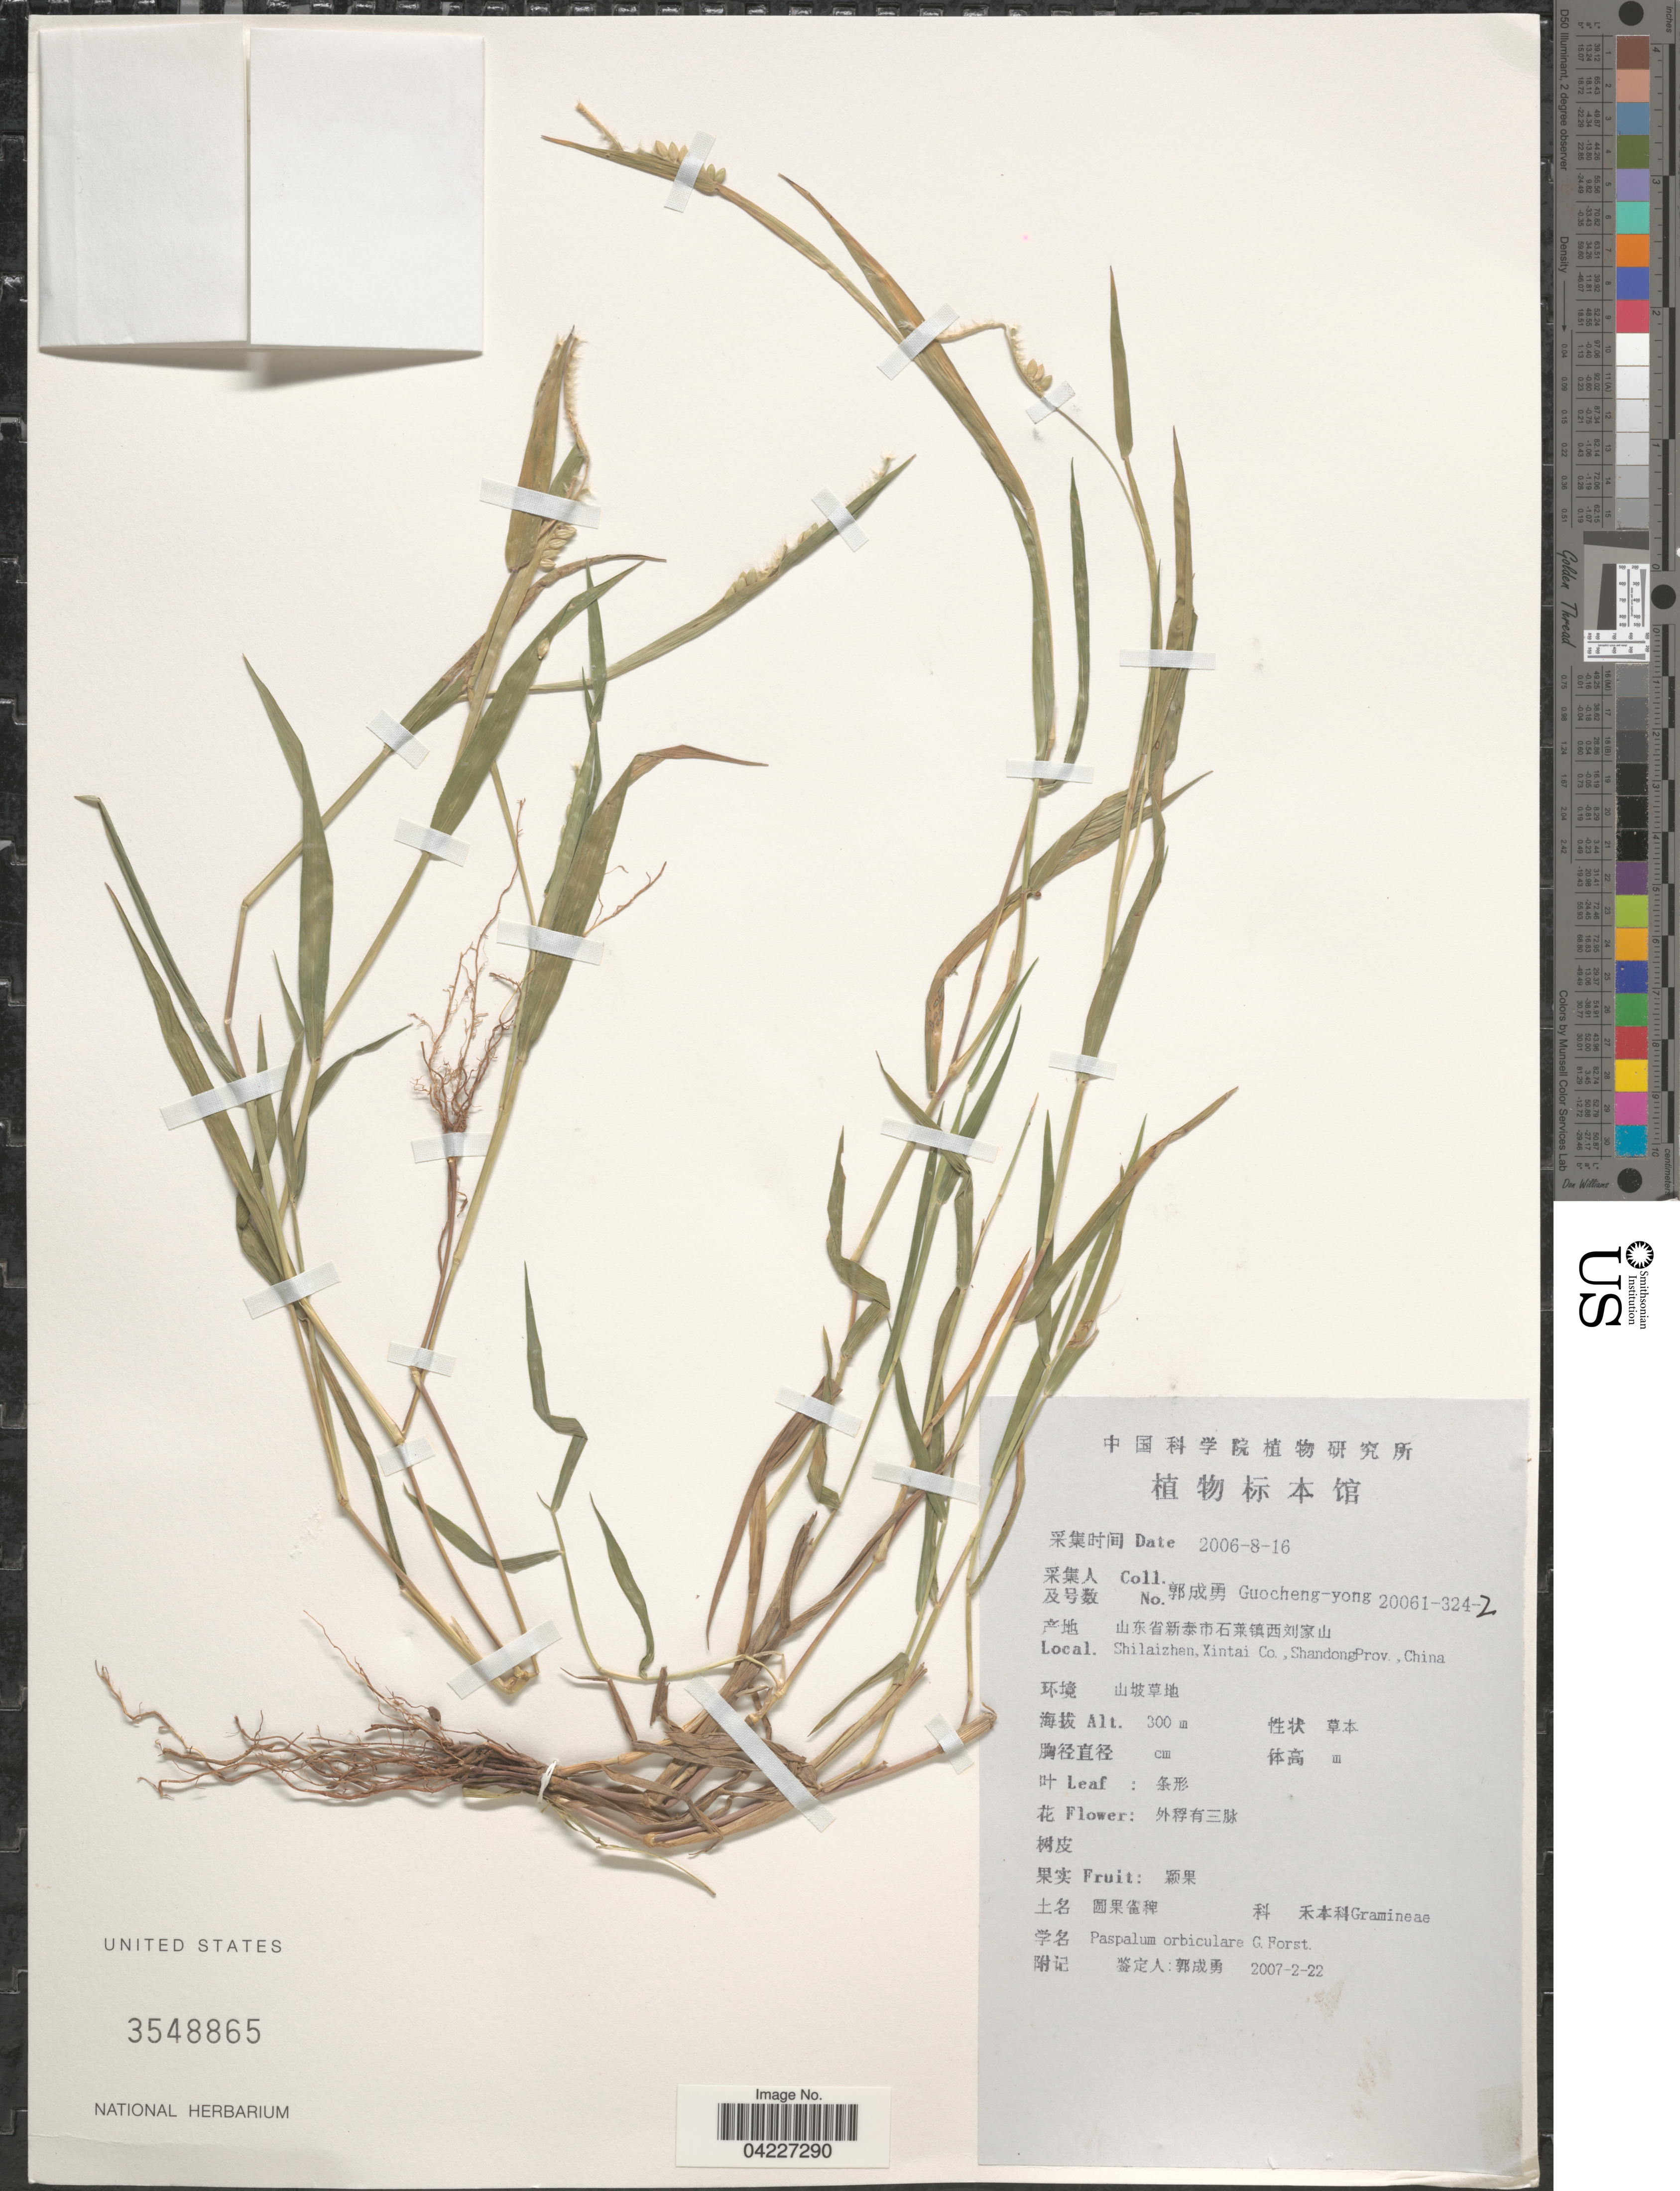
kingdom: Plantae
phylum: Tracheophyta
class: Liliopsida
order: Poales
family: Poaceae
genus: Paspalum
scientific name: Paspalum orbiculare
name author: G. Forst.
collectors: Guo cheng-yong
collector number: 20061-324-2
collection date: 2006-08-16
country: China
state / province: Shandong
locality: Shilaizhen, Xintai Co.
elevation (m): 300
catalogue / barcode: US 3548865